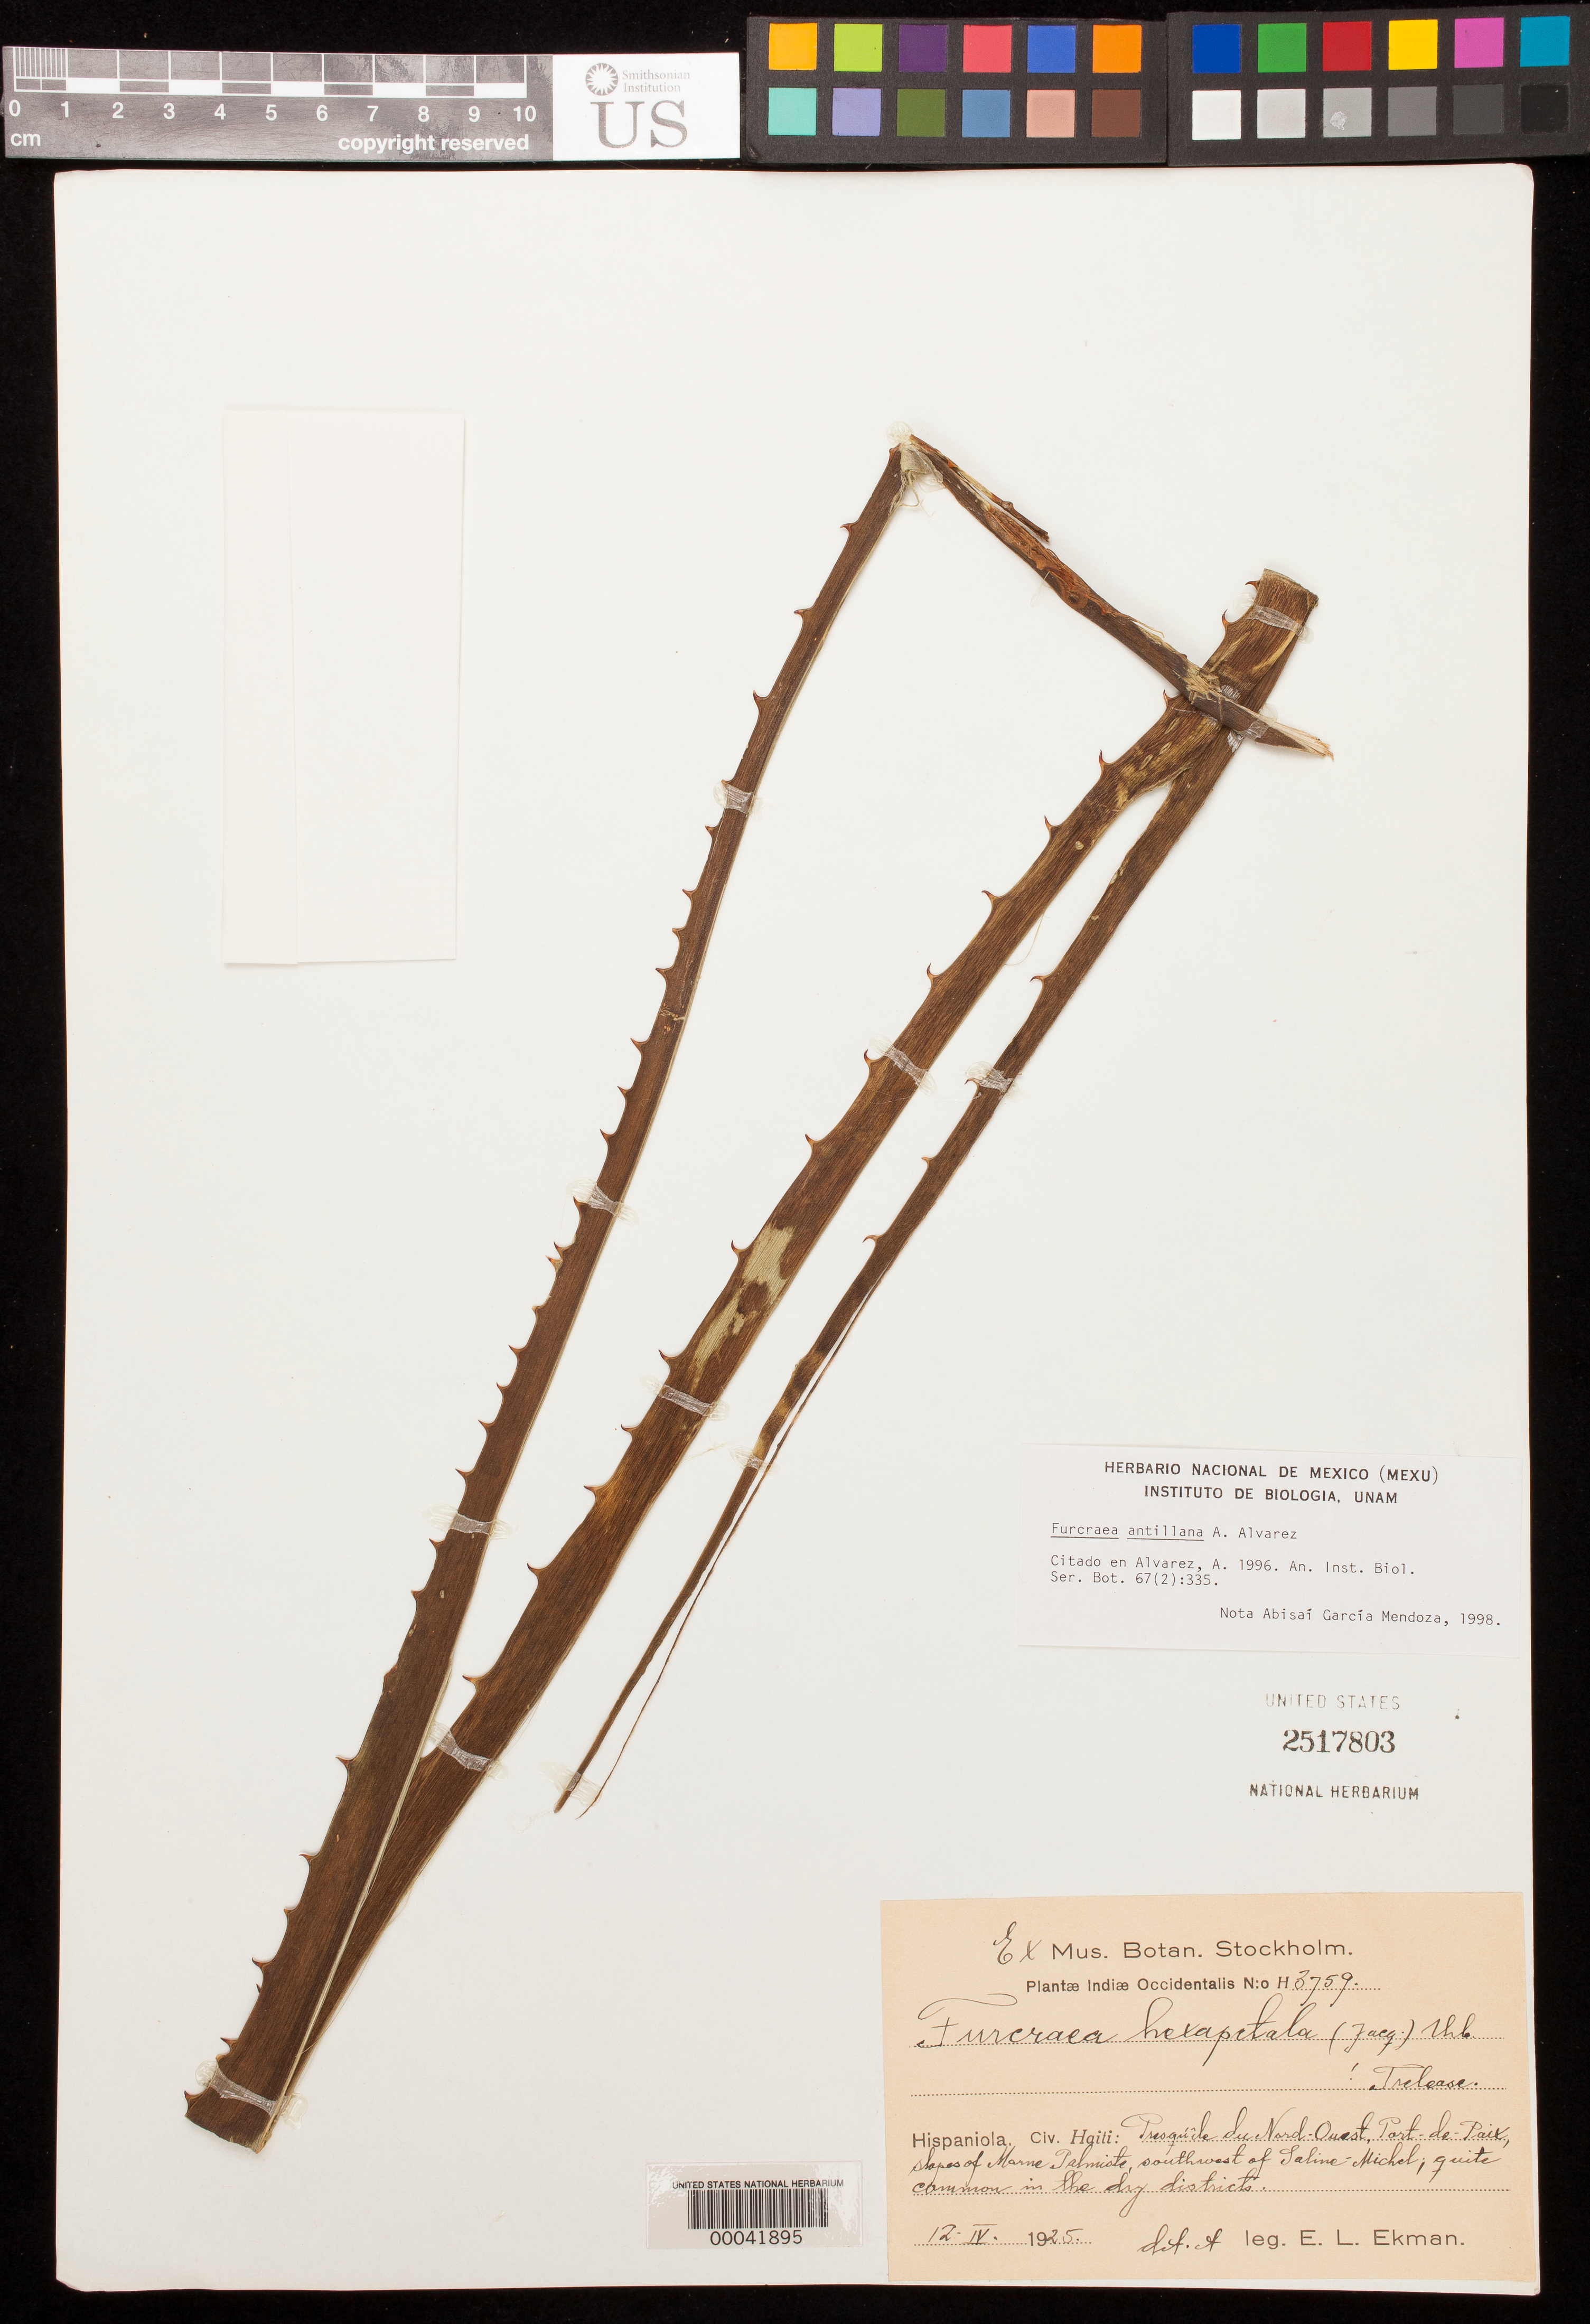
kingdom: Plantae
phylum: Tracheophyta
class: Liliopsida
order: Asparagales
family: Asparagaceae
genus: Furcraea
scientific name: Furcraea antillana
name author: A. Alvarez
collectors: E. L. Ekman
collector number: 3759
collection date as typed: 12 Apr 1925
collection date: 1925-04-12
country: Haiti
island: Hispaniola Island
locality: Presquile du nord quest, port de paix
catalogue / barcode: US 2517803